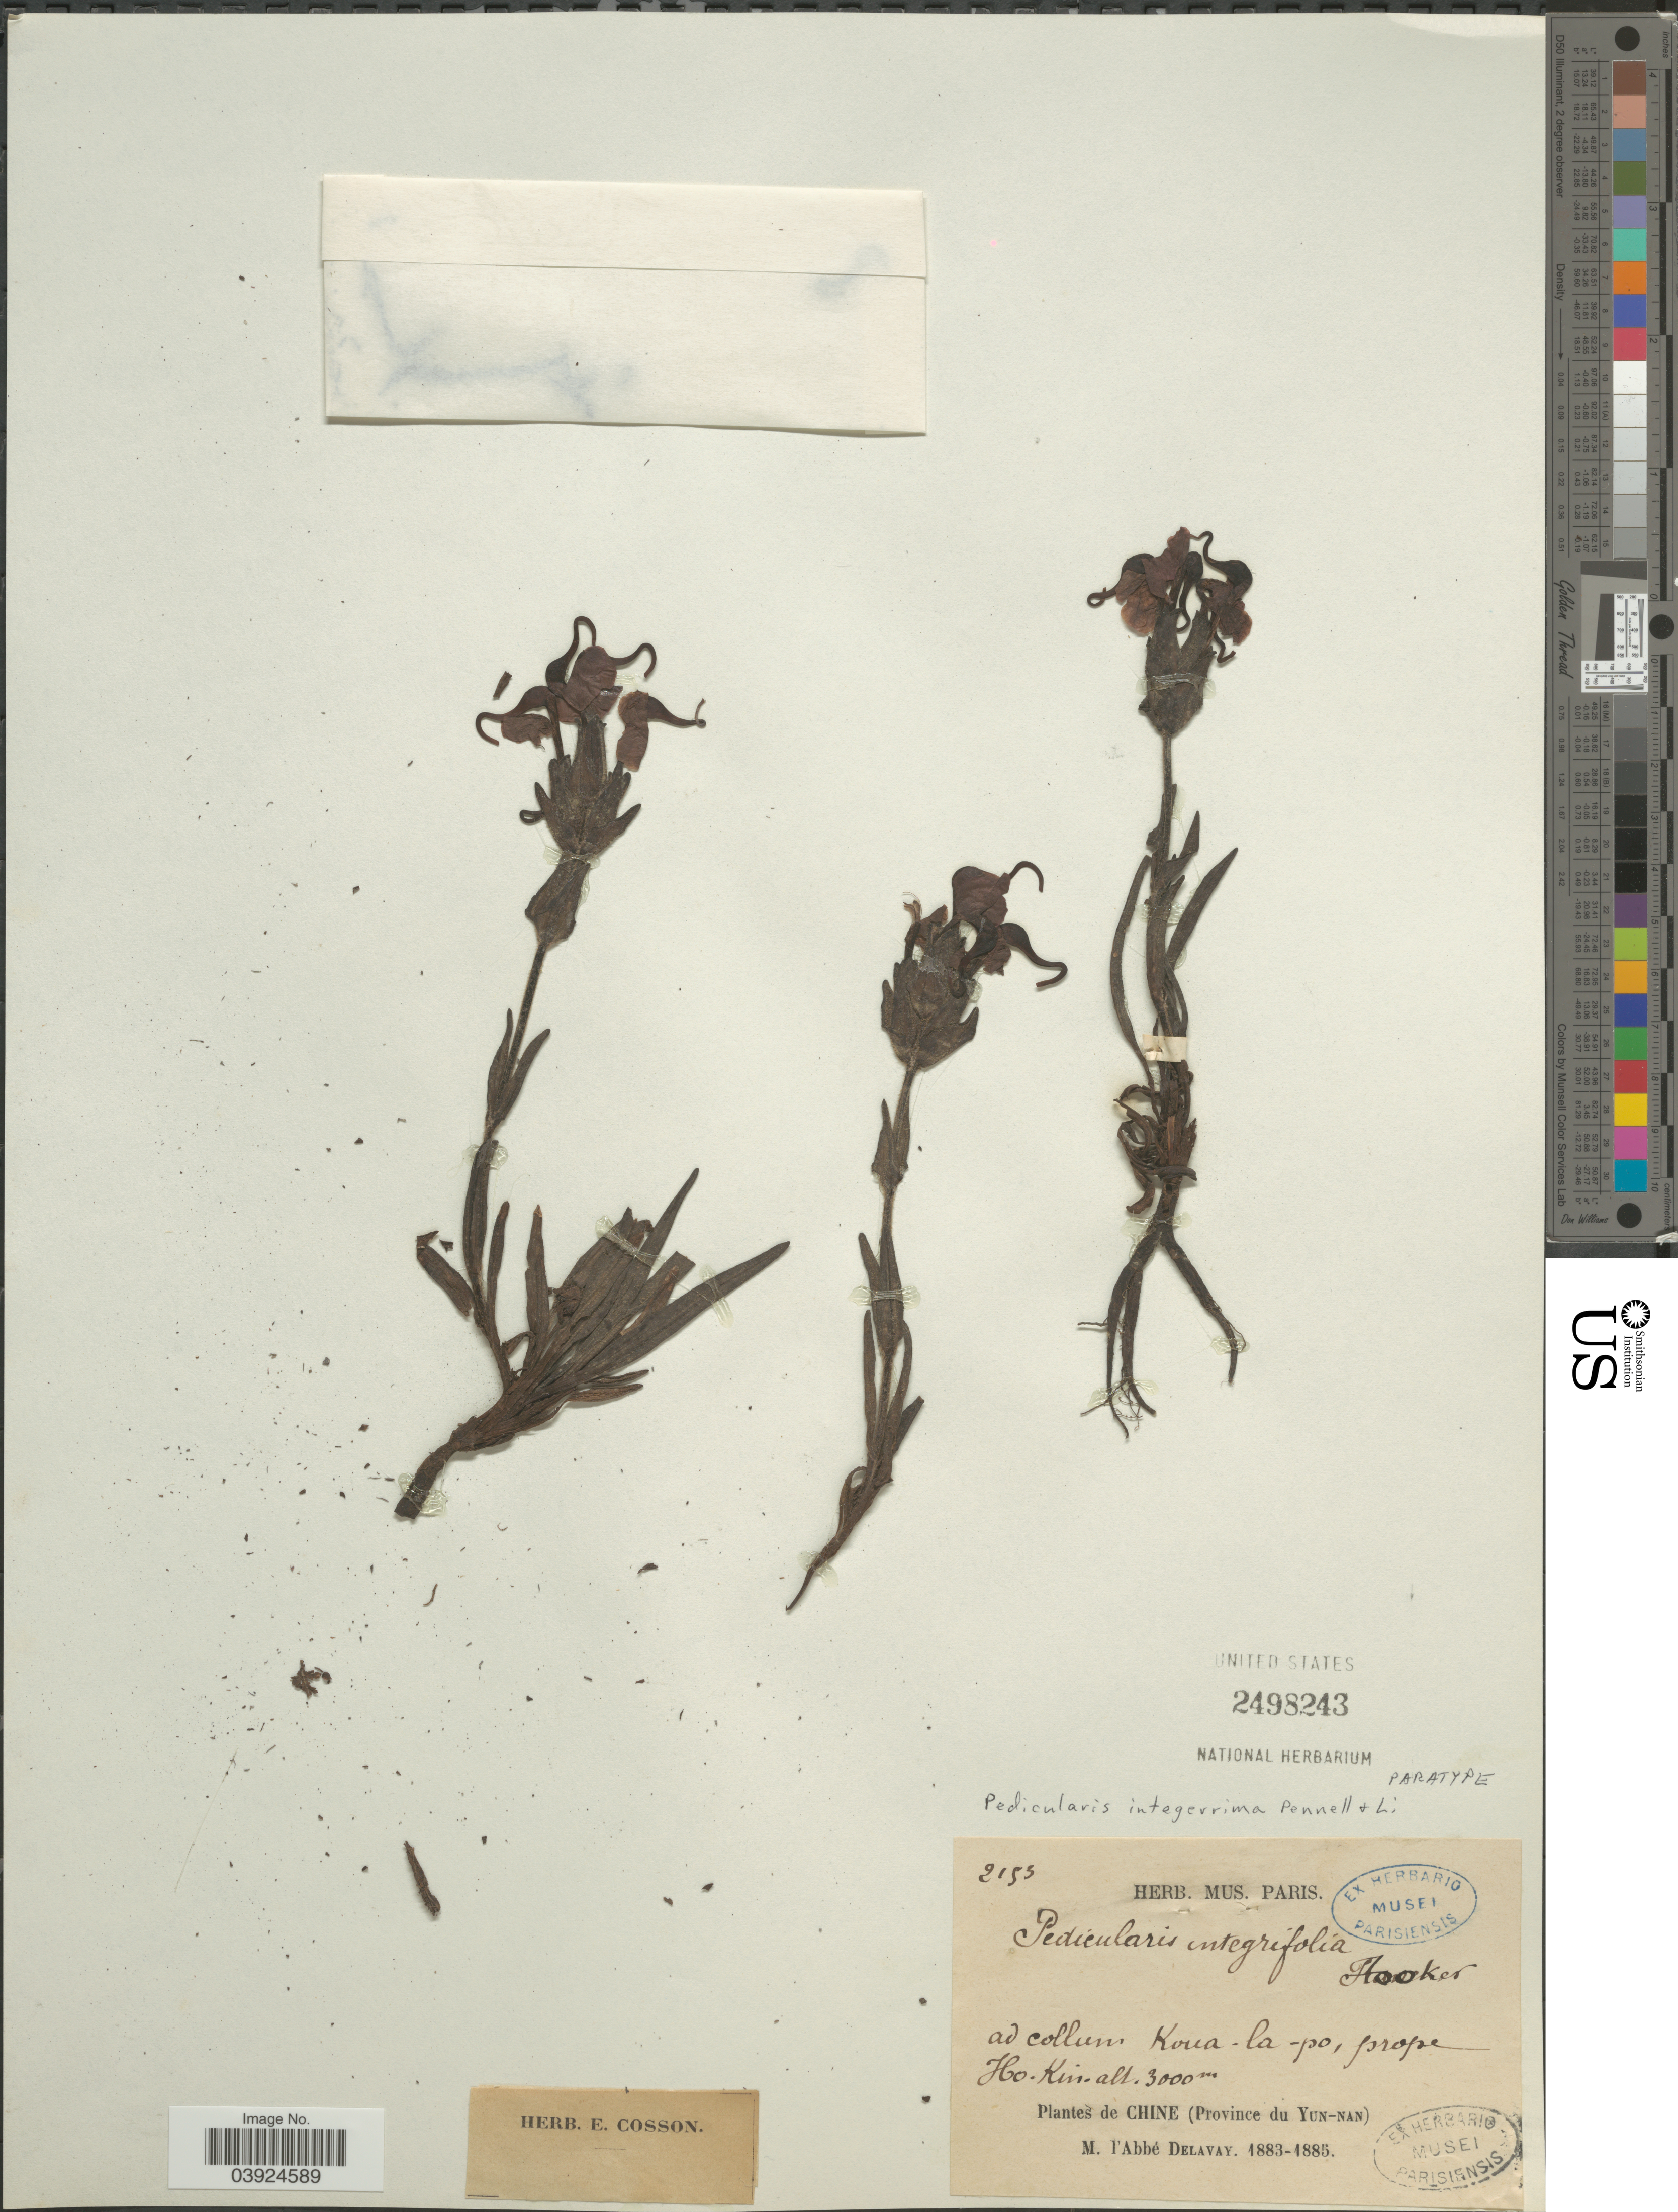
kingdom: Plantae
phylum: Tracheophyta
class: Magnoliopsida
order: Lamiales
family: Orobanchaceae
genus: Pedicularis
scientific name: Pedicularis integerrima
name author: Pennell & H.L. Li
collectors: P. Delavay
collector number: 2153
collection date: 1883/1885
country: China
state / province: Yunnan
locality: Ad collum Koua-la-po, prope Ho-Kin.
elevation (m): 3000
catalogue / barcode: US 2498243